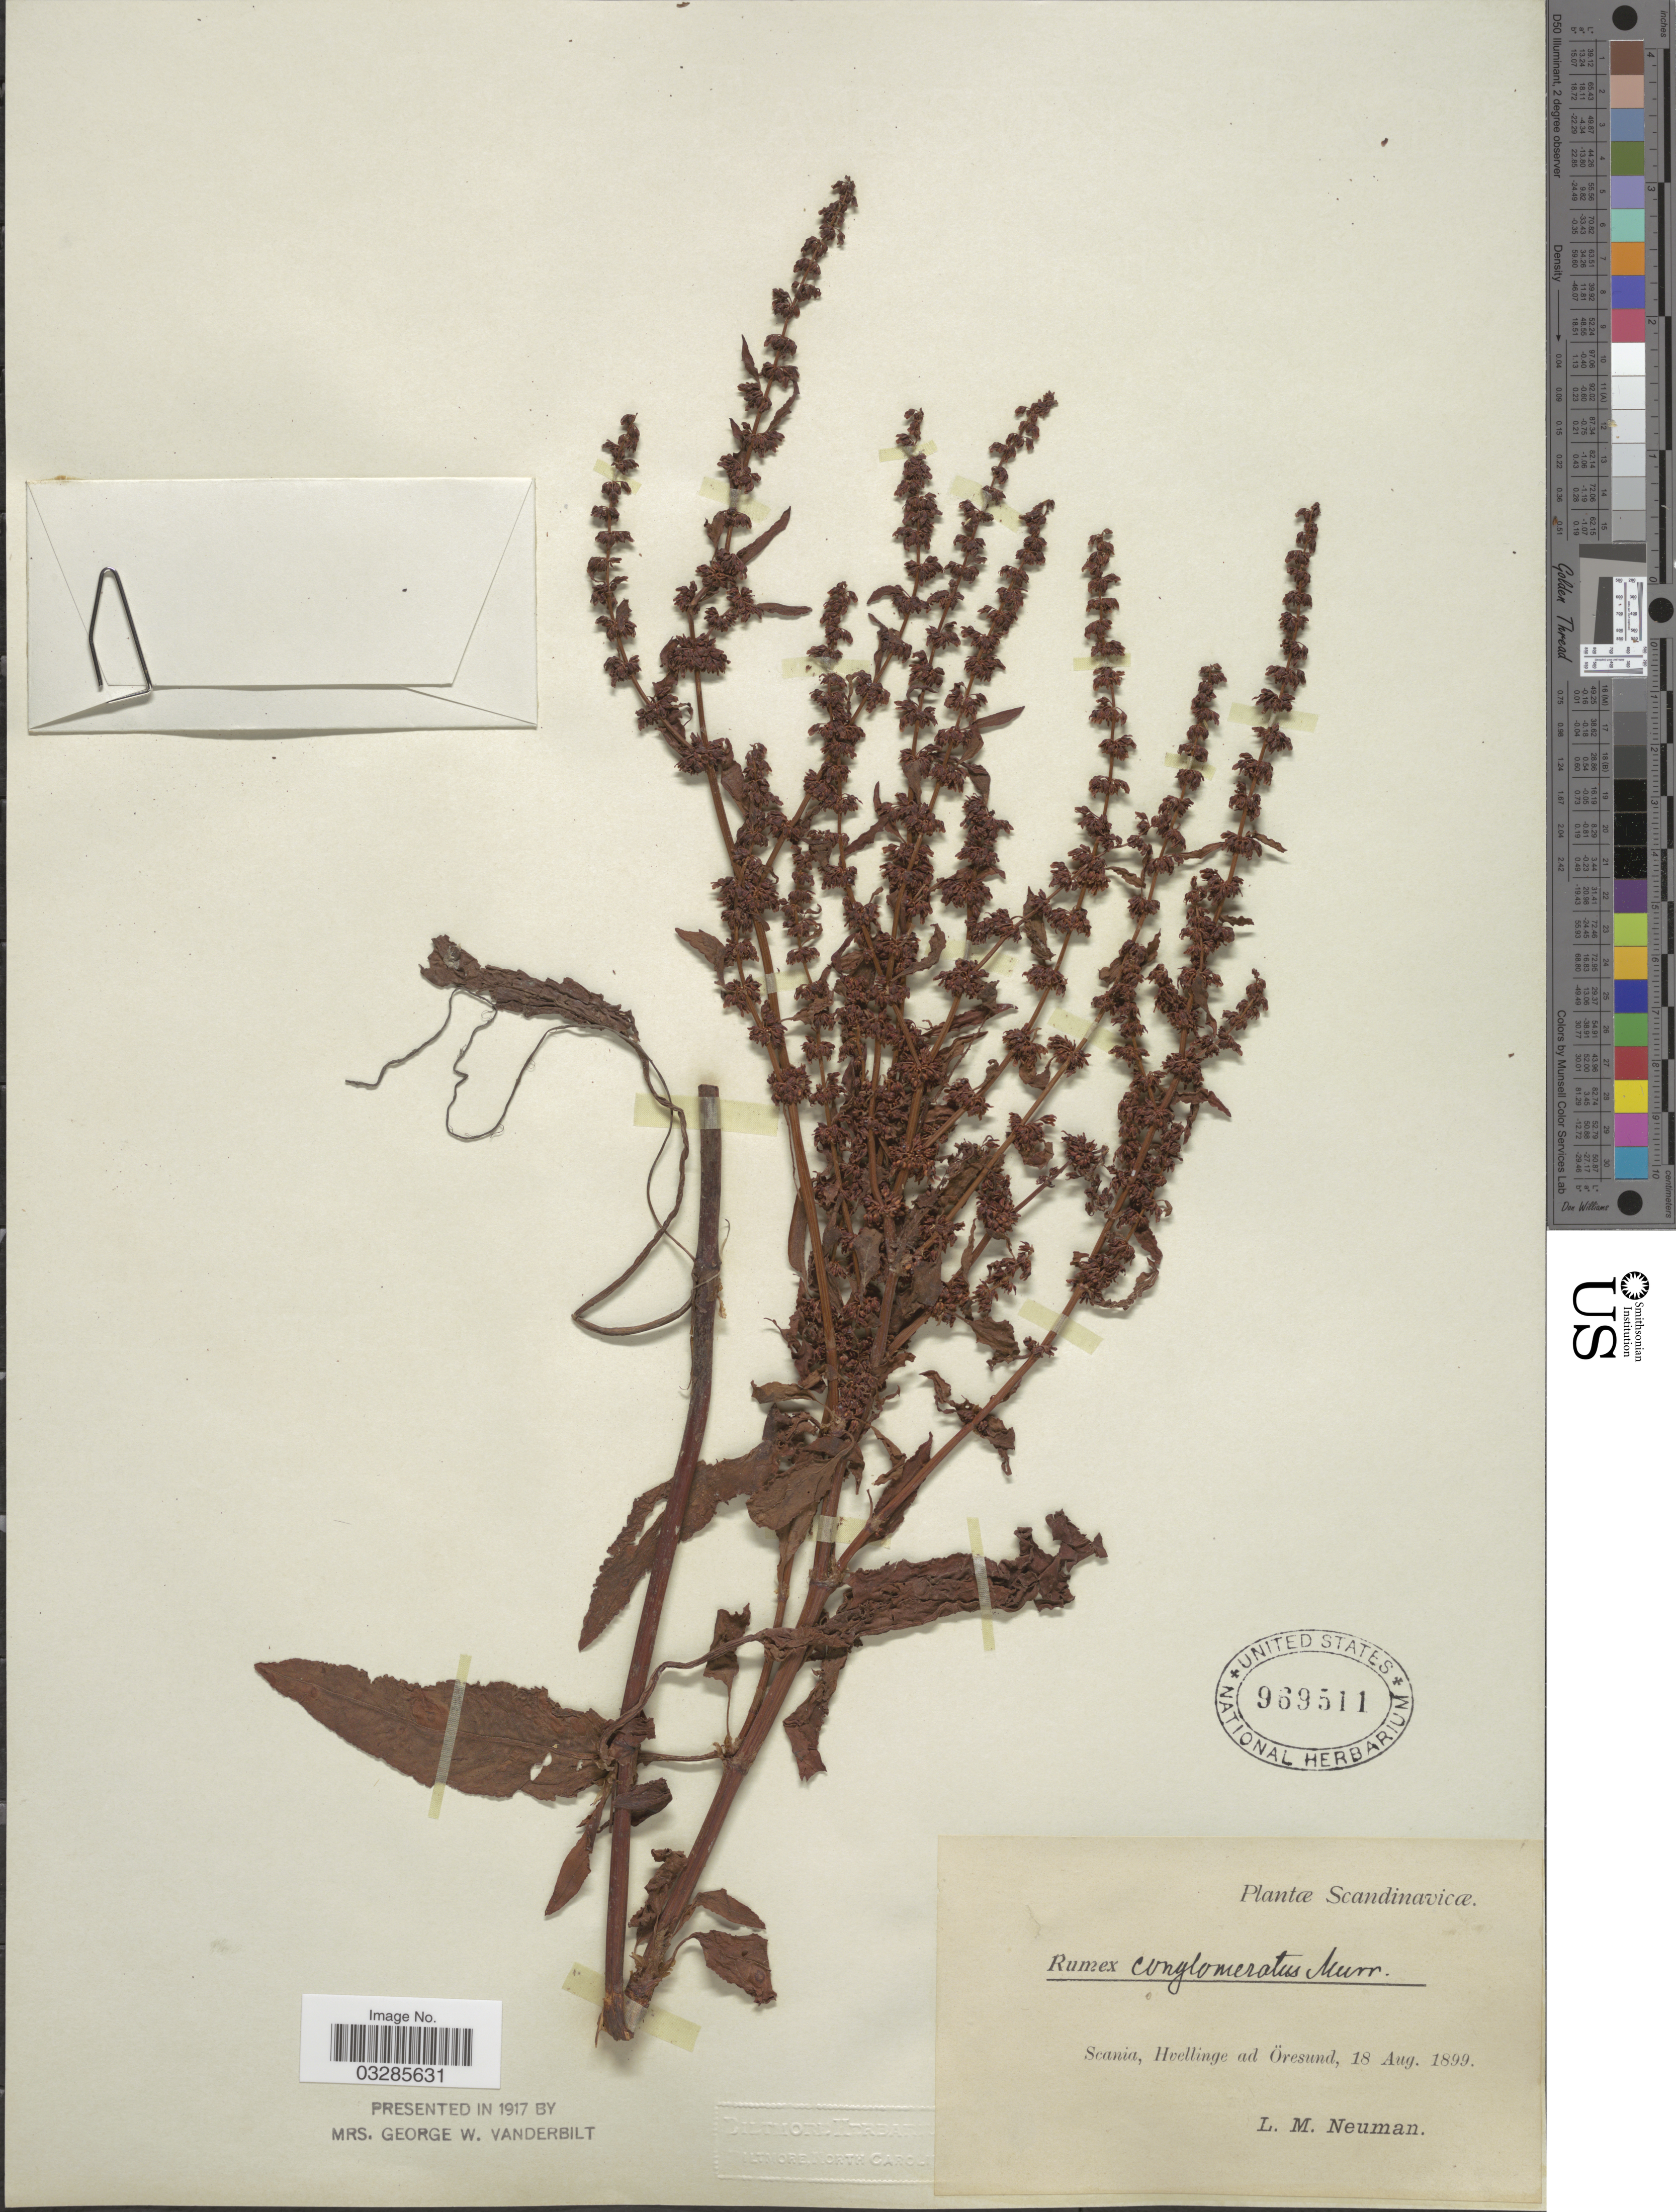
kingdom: Plantae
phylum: Tracheophyta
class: Magnoliopsida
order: Caryophyllales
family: Polygonaceae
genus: Rumex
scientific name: Rumex conglomeratus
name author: Murray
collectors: L. Neuman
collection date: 1899-08-18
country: Sweden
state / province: Skåne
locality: Scandinavicæ. Scania, Hvellinge ad Öresund.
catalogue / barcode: US 969511